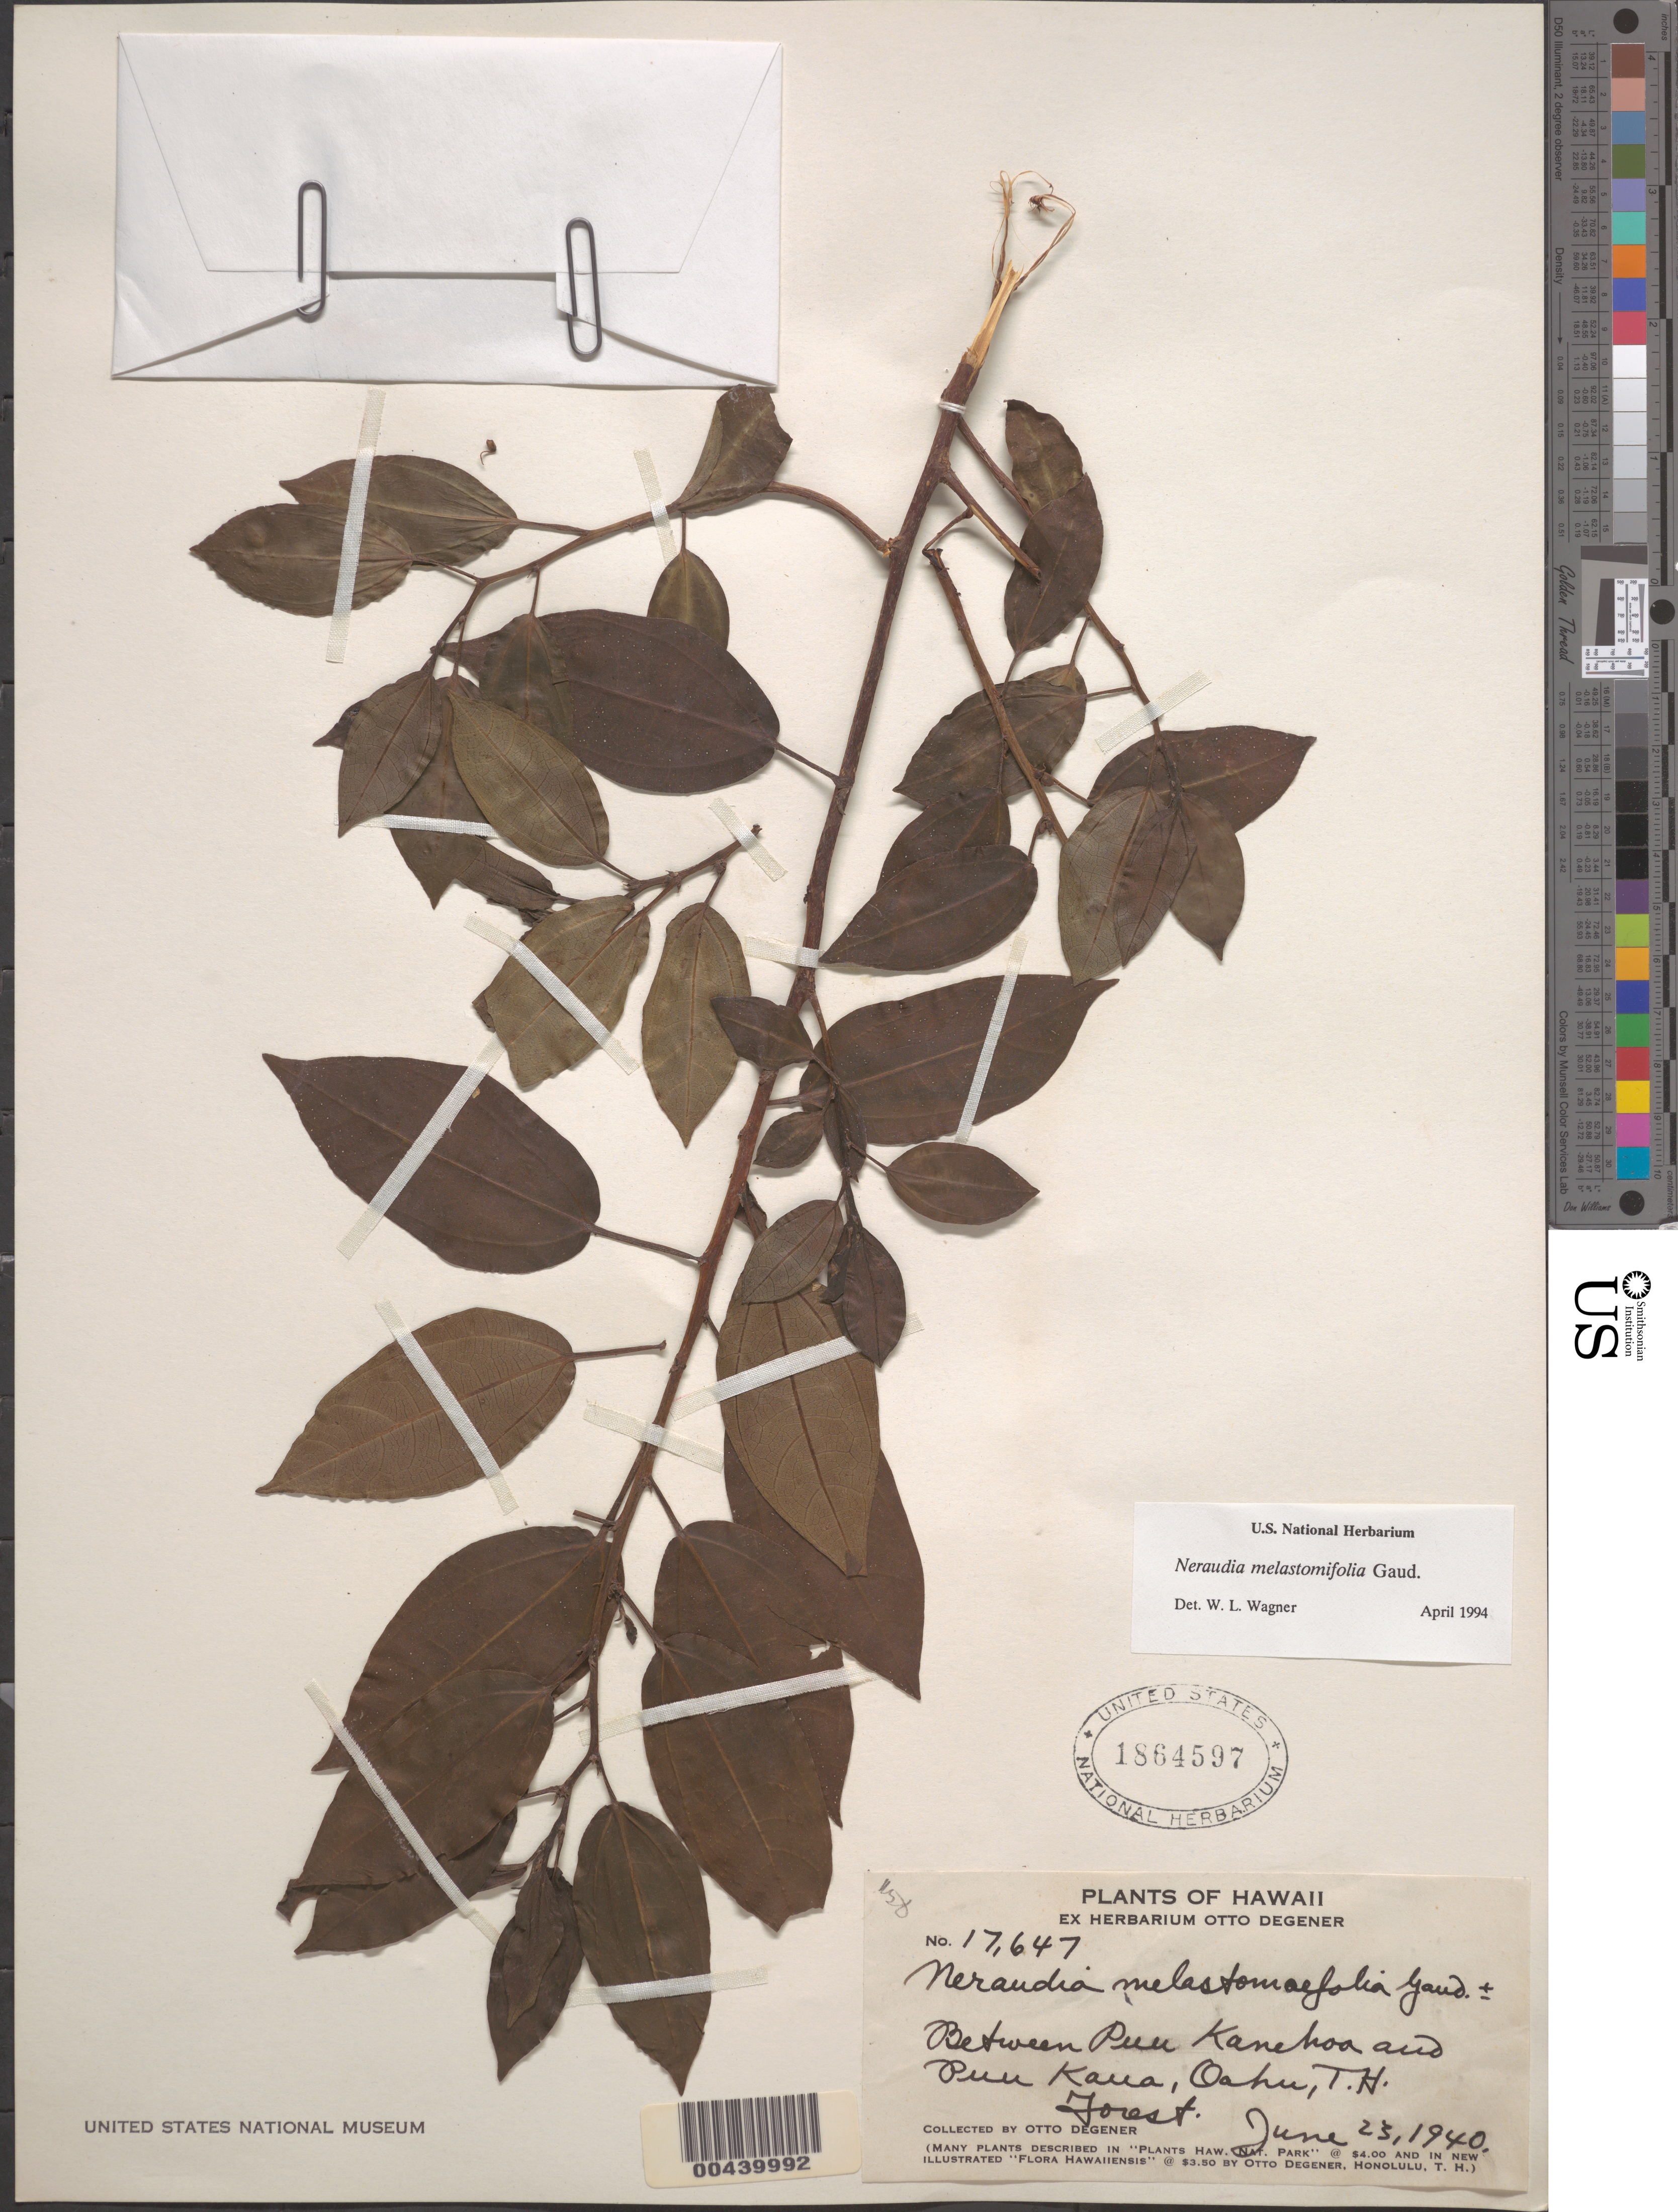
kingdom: Plantae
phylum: Tracheophyta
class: Magnoliopsida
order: Rosales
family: Urticaceae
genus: Neraudia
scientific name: Neraudia melastomifolia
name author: Gaudich.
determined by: Wagner, W. L., (BOT), Smithsonian Institution - National Museum of Natural History (UNITED STATES)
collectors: O. Degener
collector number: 17647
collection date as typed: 23 Jun 1940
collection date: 1940-06-23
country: United States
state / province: Hawaii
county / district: Honolulu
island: Oahu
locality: Between Puu Kanehoa and Puu Kaua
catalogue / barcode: US 1864597